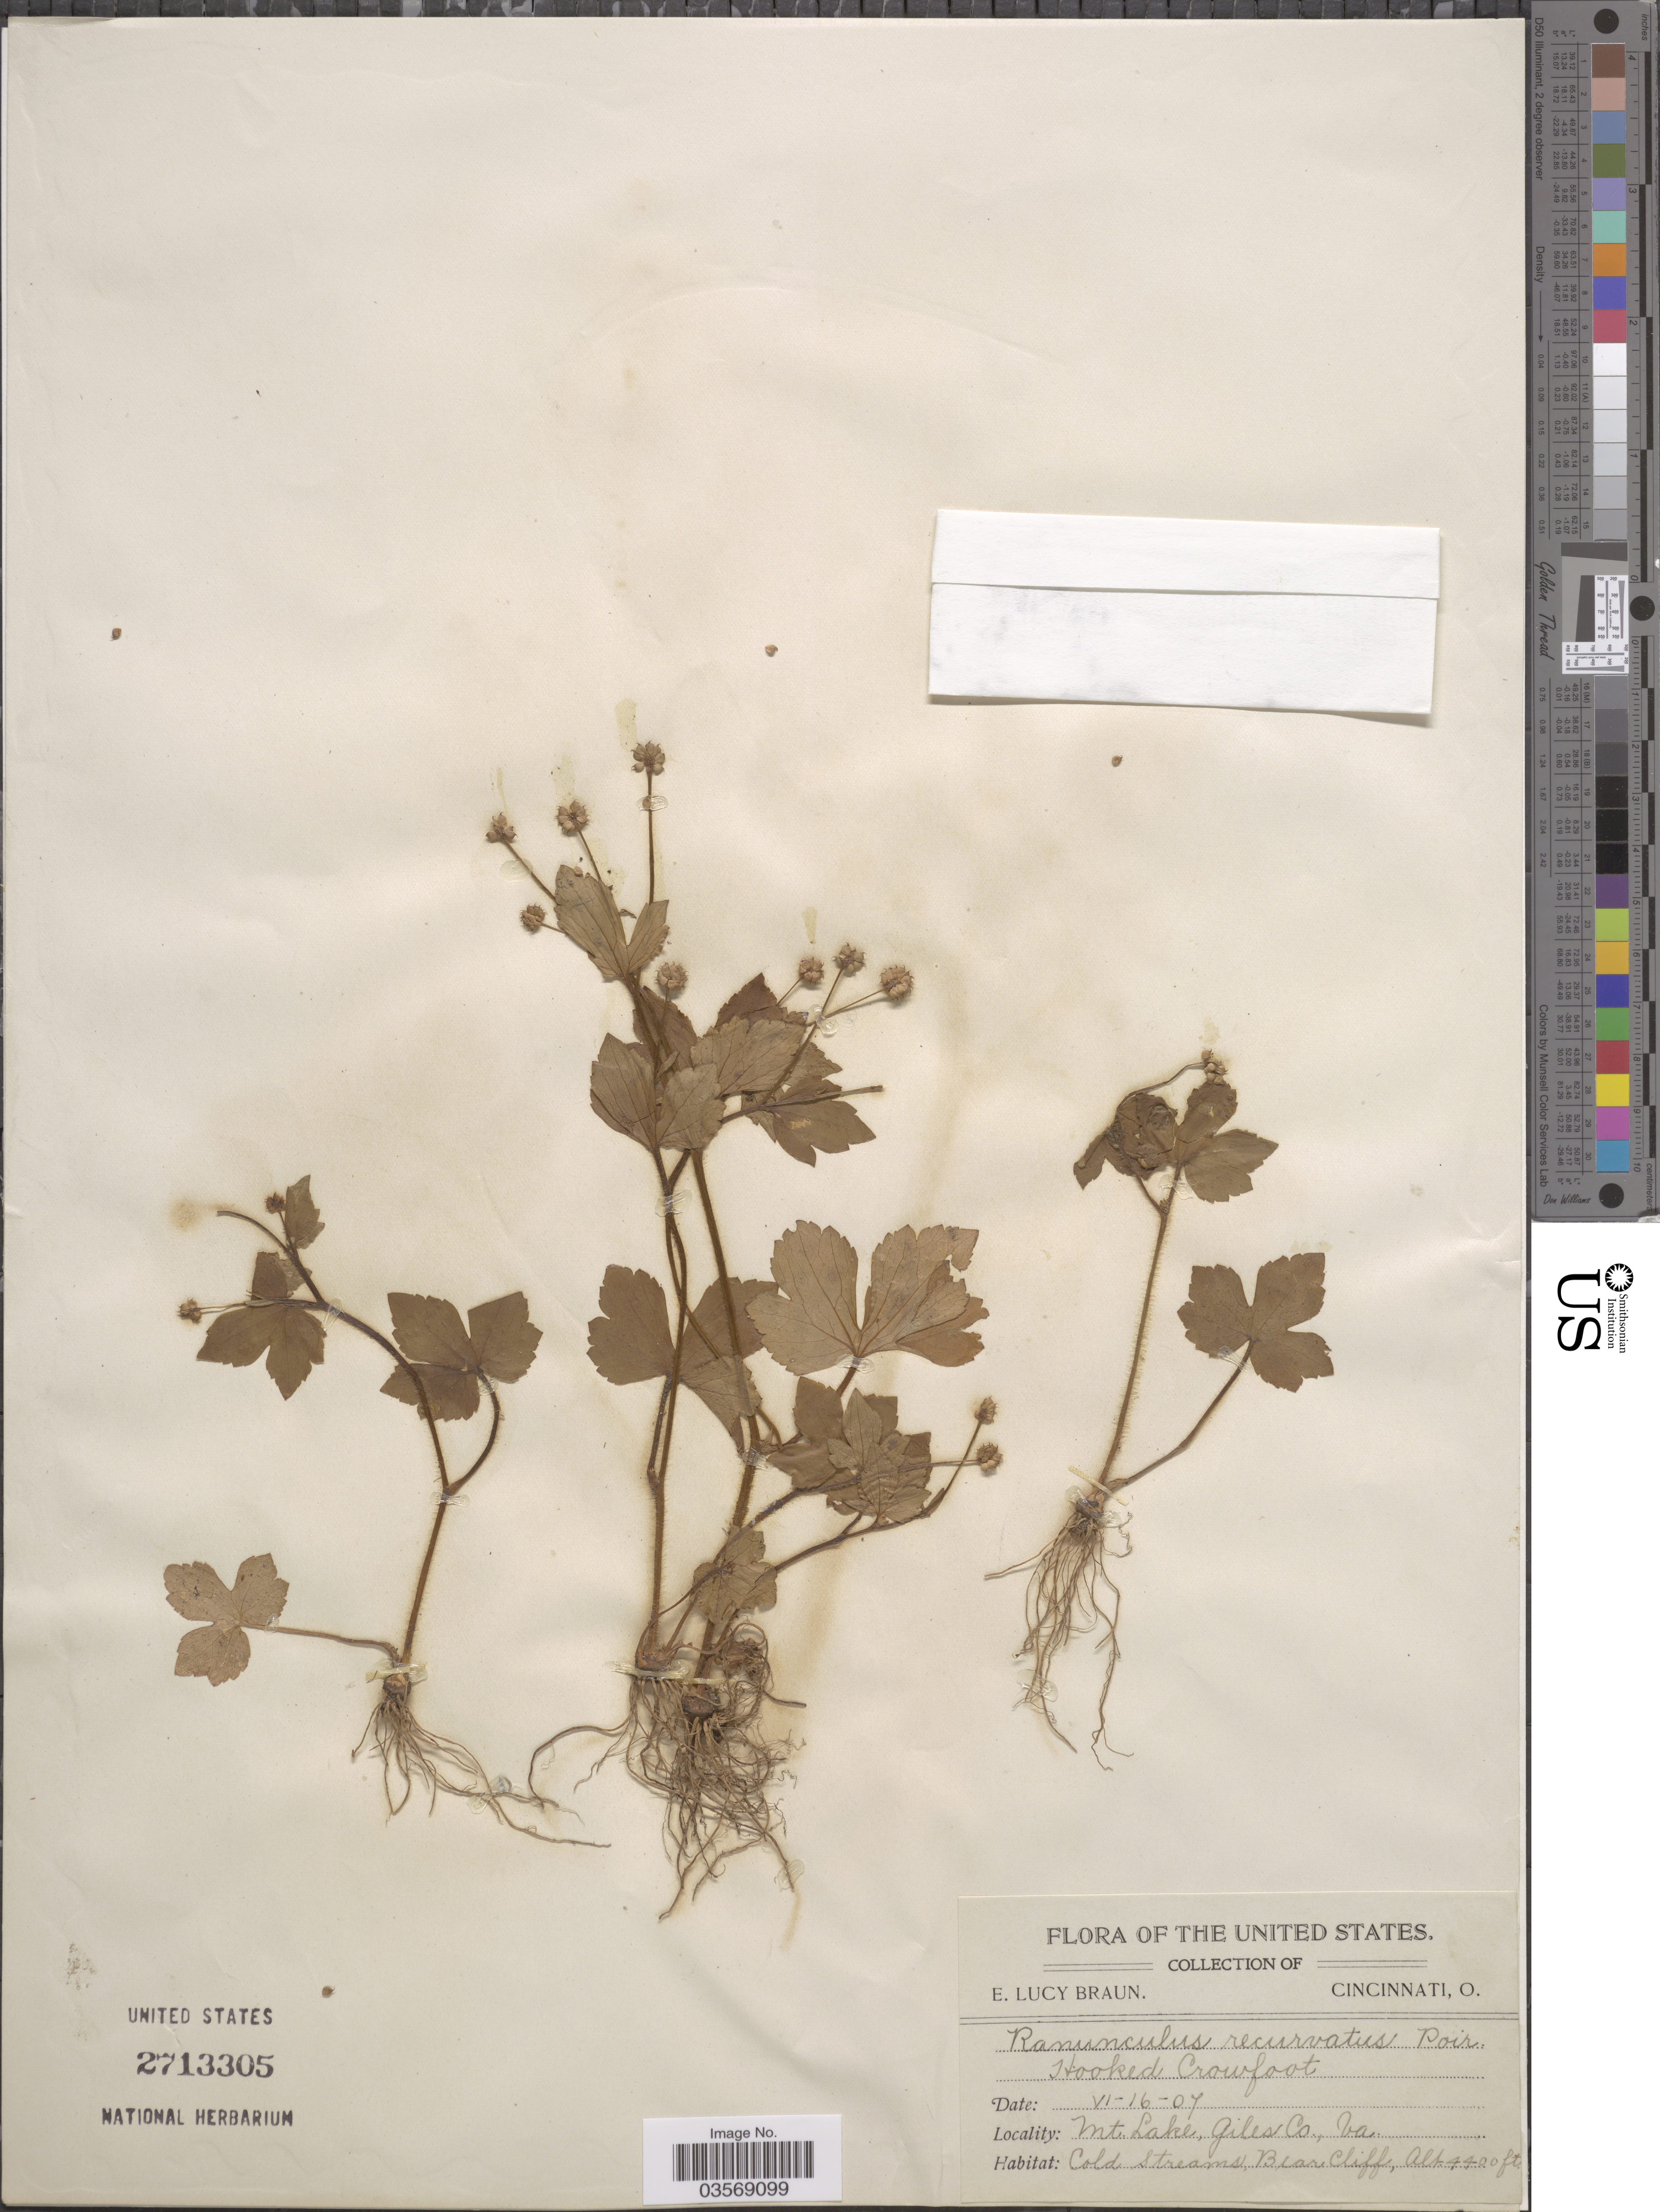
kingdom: Plantae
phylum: Tracheophyta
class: Magnoliopsida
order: Ranunculales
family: Ranunculaceae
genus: Ranunculus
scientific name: Ranunculus recurvatus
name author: Poir.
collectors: E. L. Braun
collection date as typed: Transcribed d/m/y: 16/6/7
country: United States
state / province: Virginia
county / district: Giles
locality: Mt. Lake, Giles Co. Cold streams, Bear Cliff.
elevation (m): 1341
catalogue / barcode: US 2713305